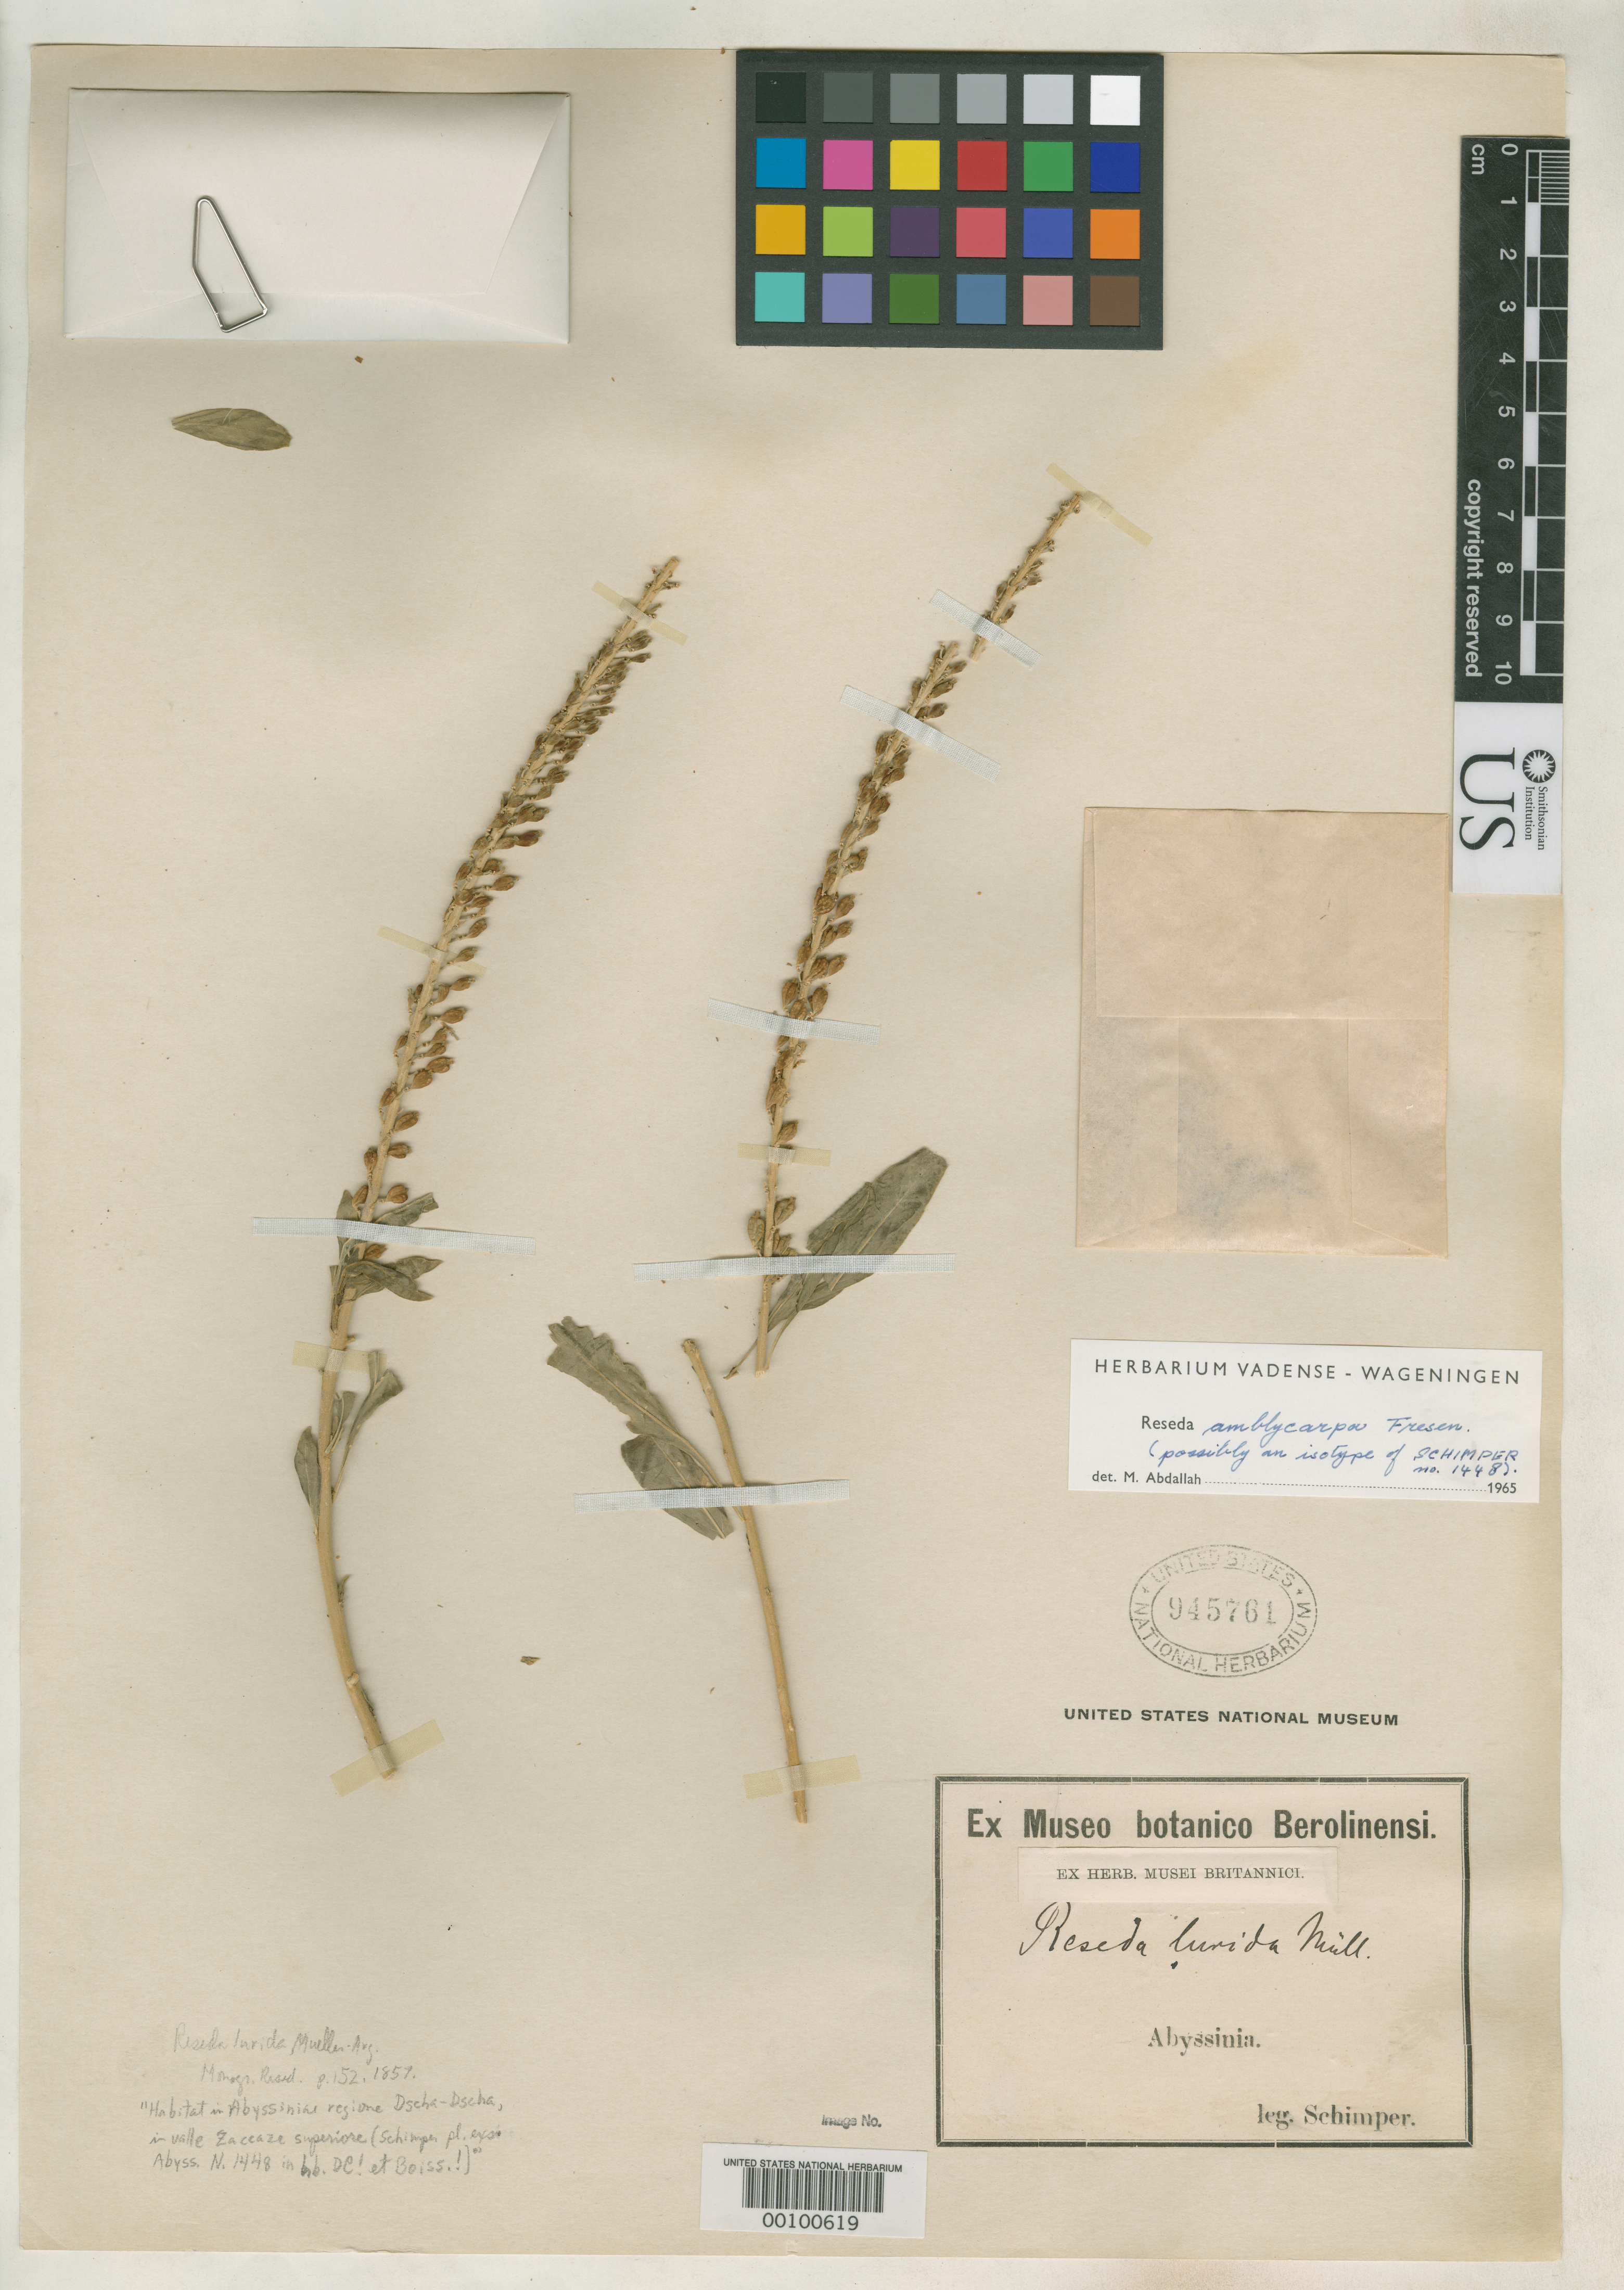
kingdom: Plantae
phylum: Tracheophyta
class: Magnoliopsida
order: Brassicales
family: Resedaceae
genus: Reseda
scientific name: Reseda lurida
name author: Müll. Arg.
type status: Isotype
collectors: G. W. Schimper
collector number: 1448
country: Ethiopia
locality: Regione Dscha-dscha, in Valle Zaccaze superiore.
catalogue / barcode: US 945761